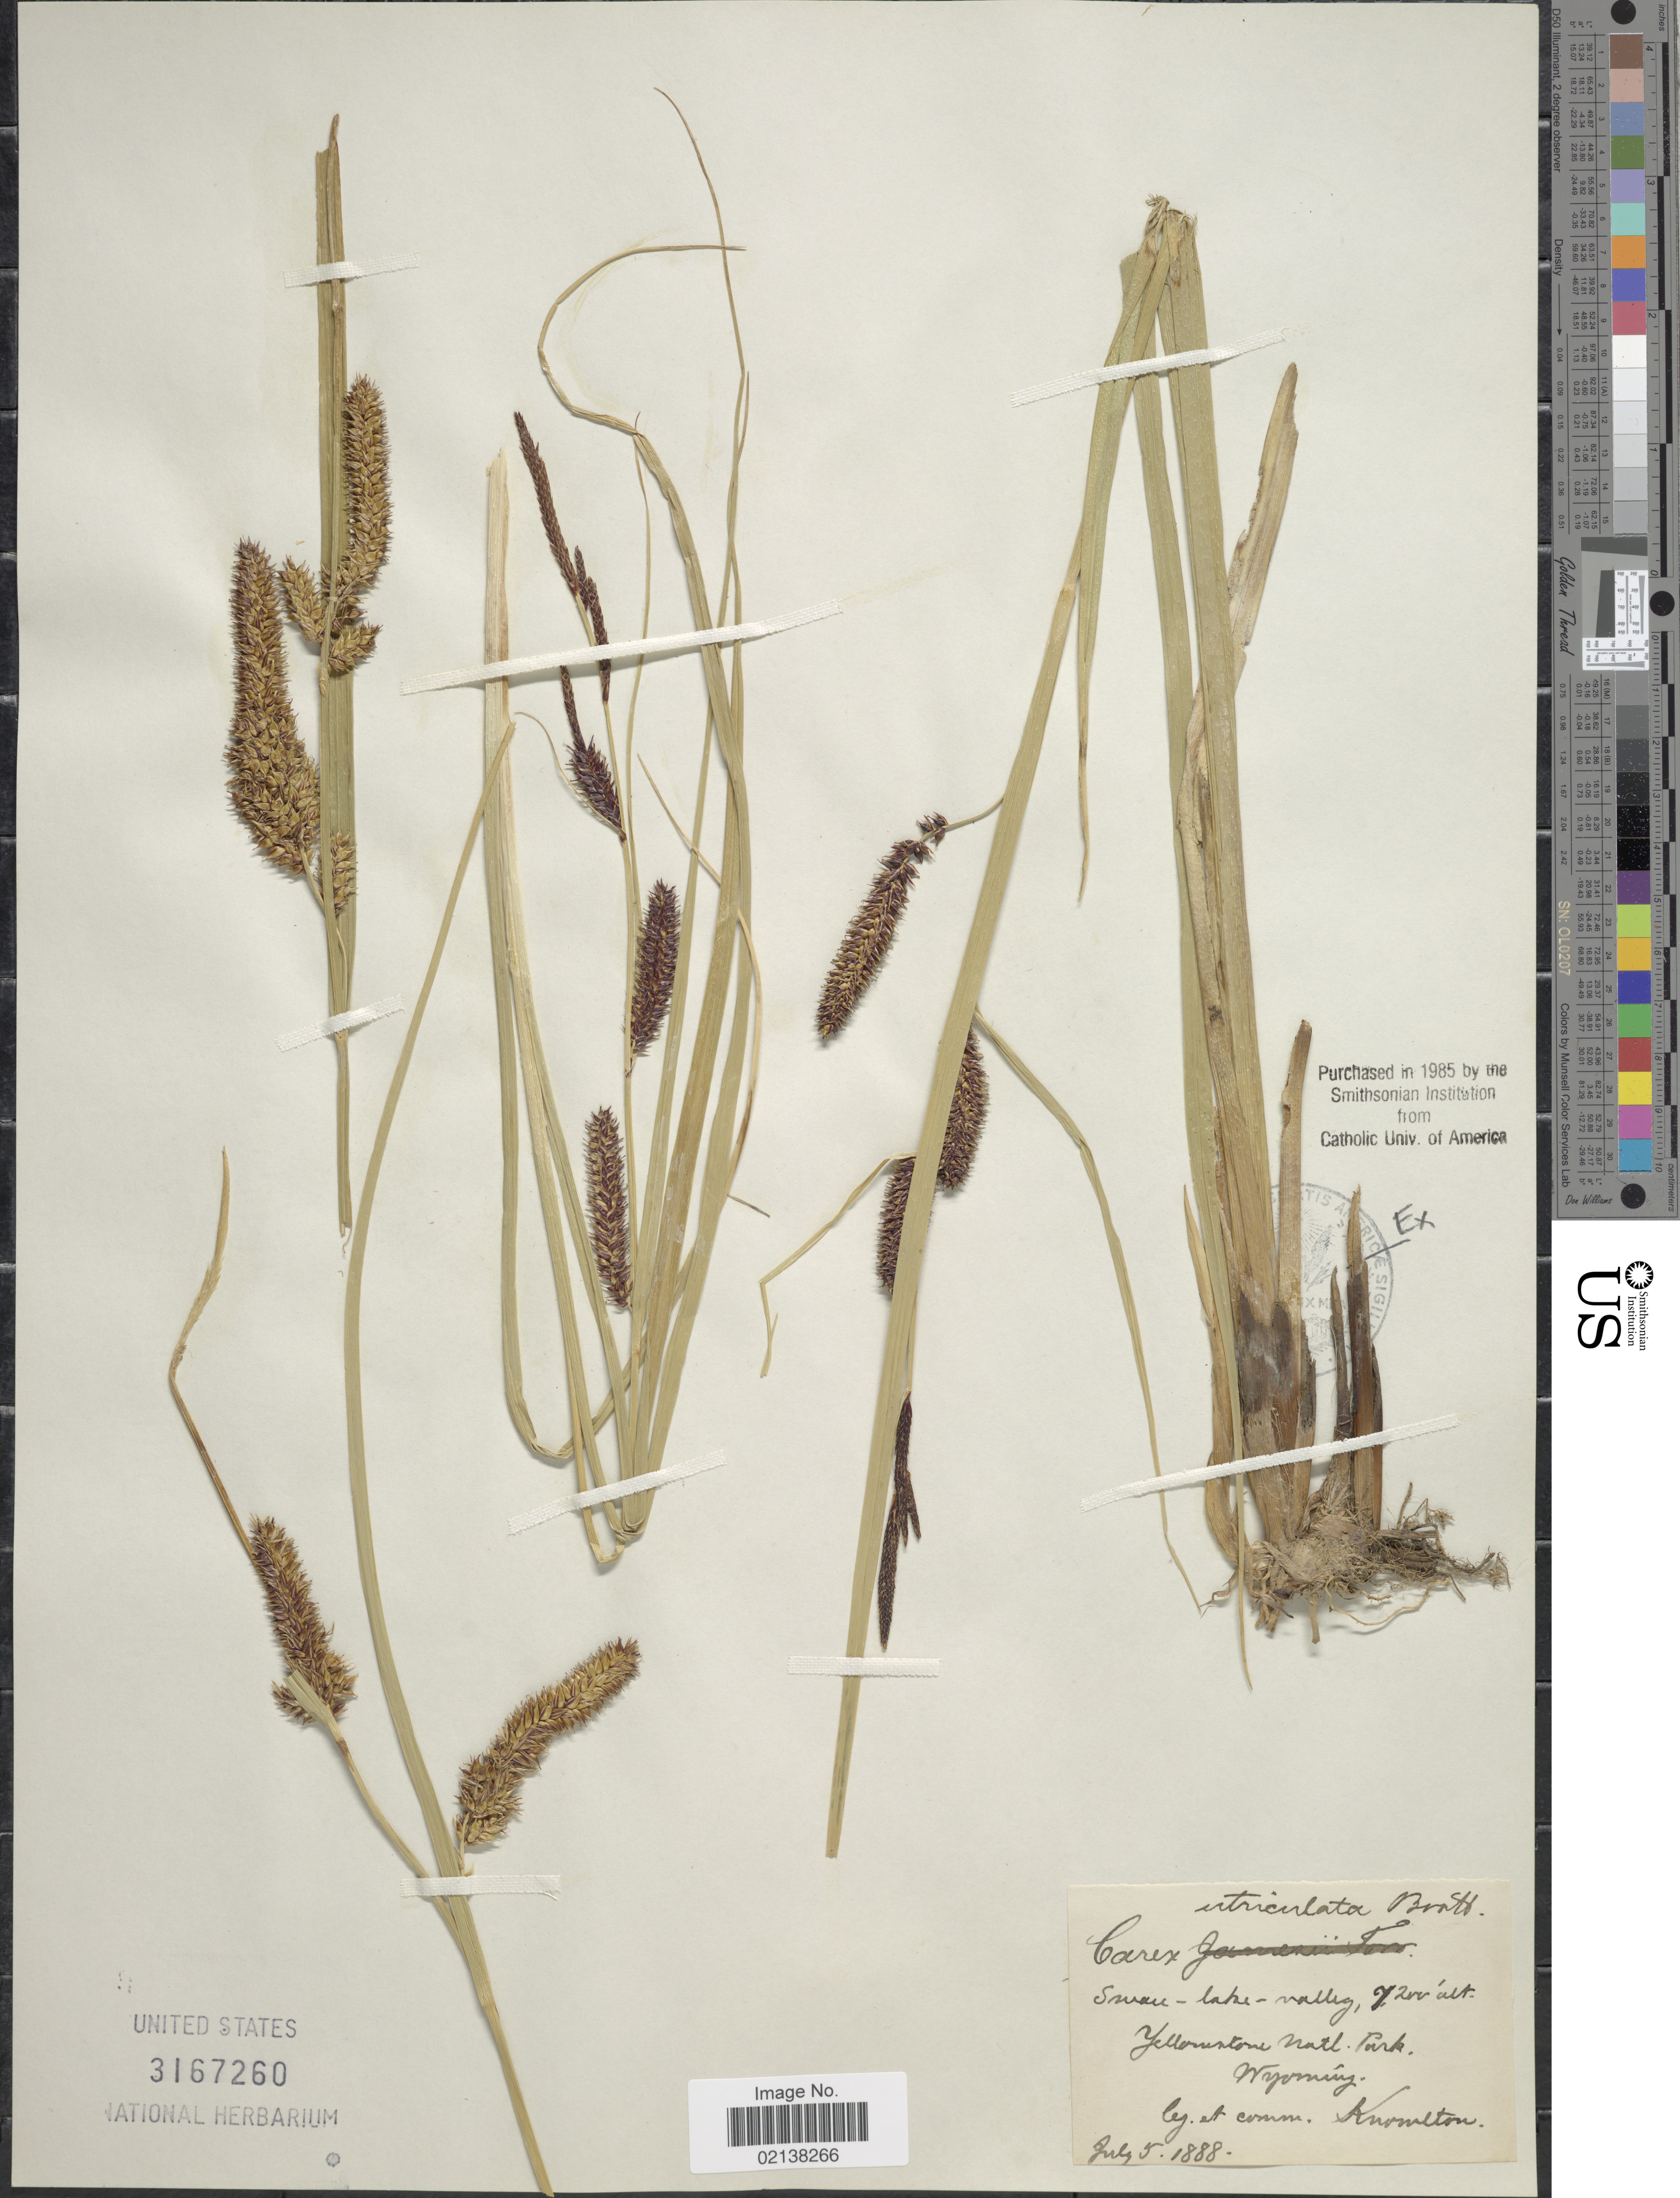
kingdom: Plantae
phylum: Tracheophyta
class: Liliopsida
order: Poales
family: Cyperaceae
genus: Carex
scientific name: Carex utriculata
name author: Boott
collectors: -. Knowlton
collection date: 1888-07-05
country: United States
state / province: Wyoming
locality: Swan-lake-valley, Yellowstone Natl. Park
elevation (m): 2195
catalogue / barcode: US 3167260